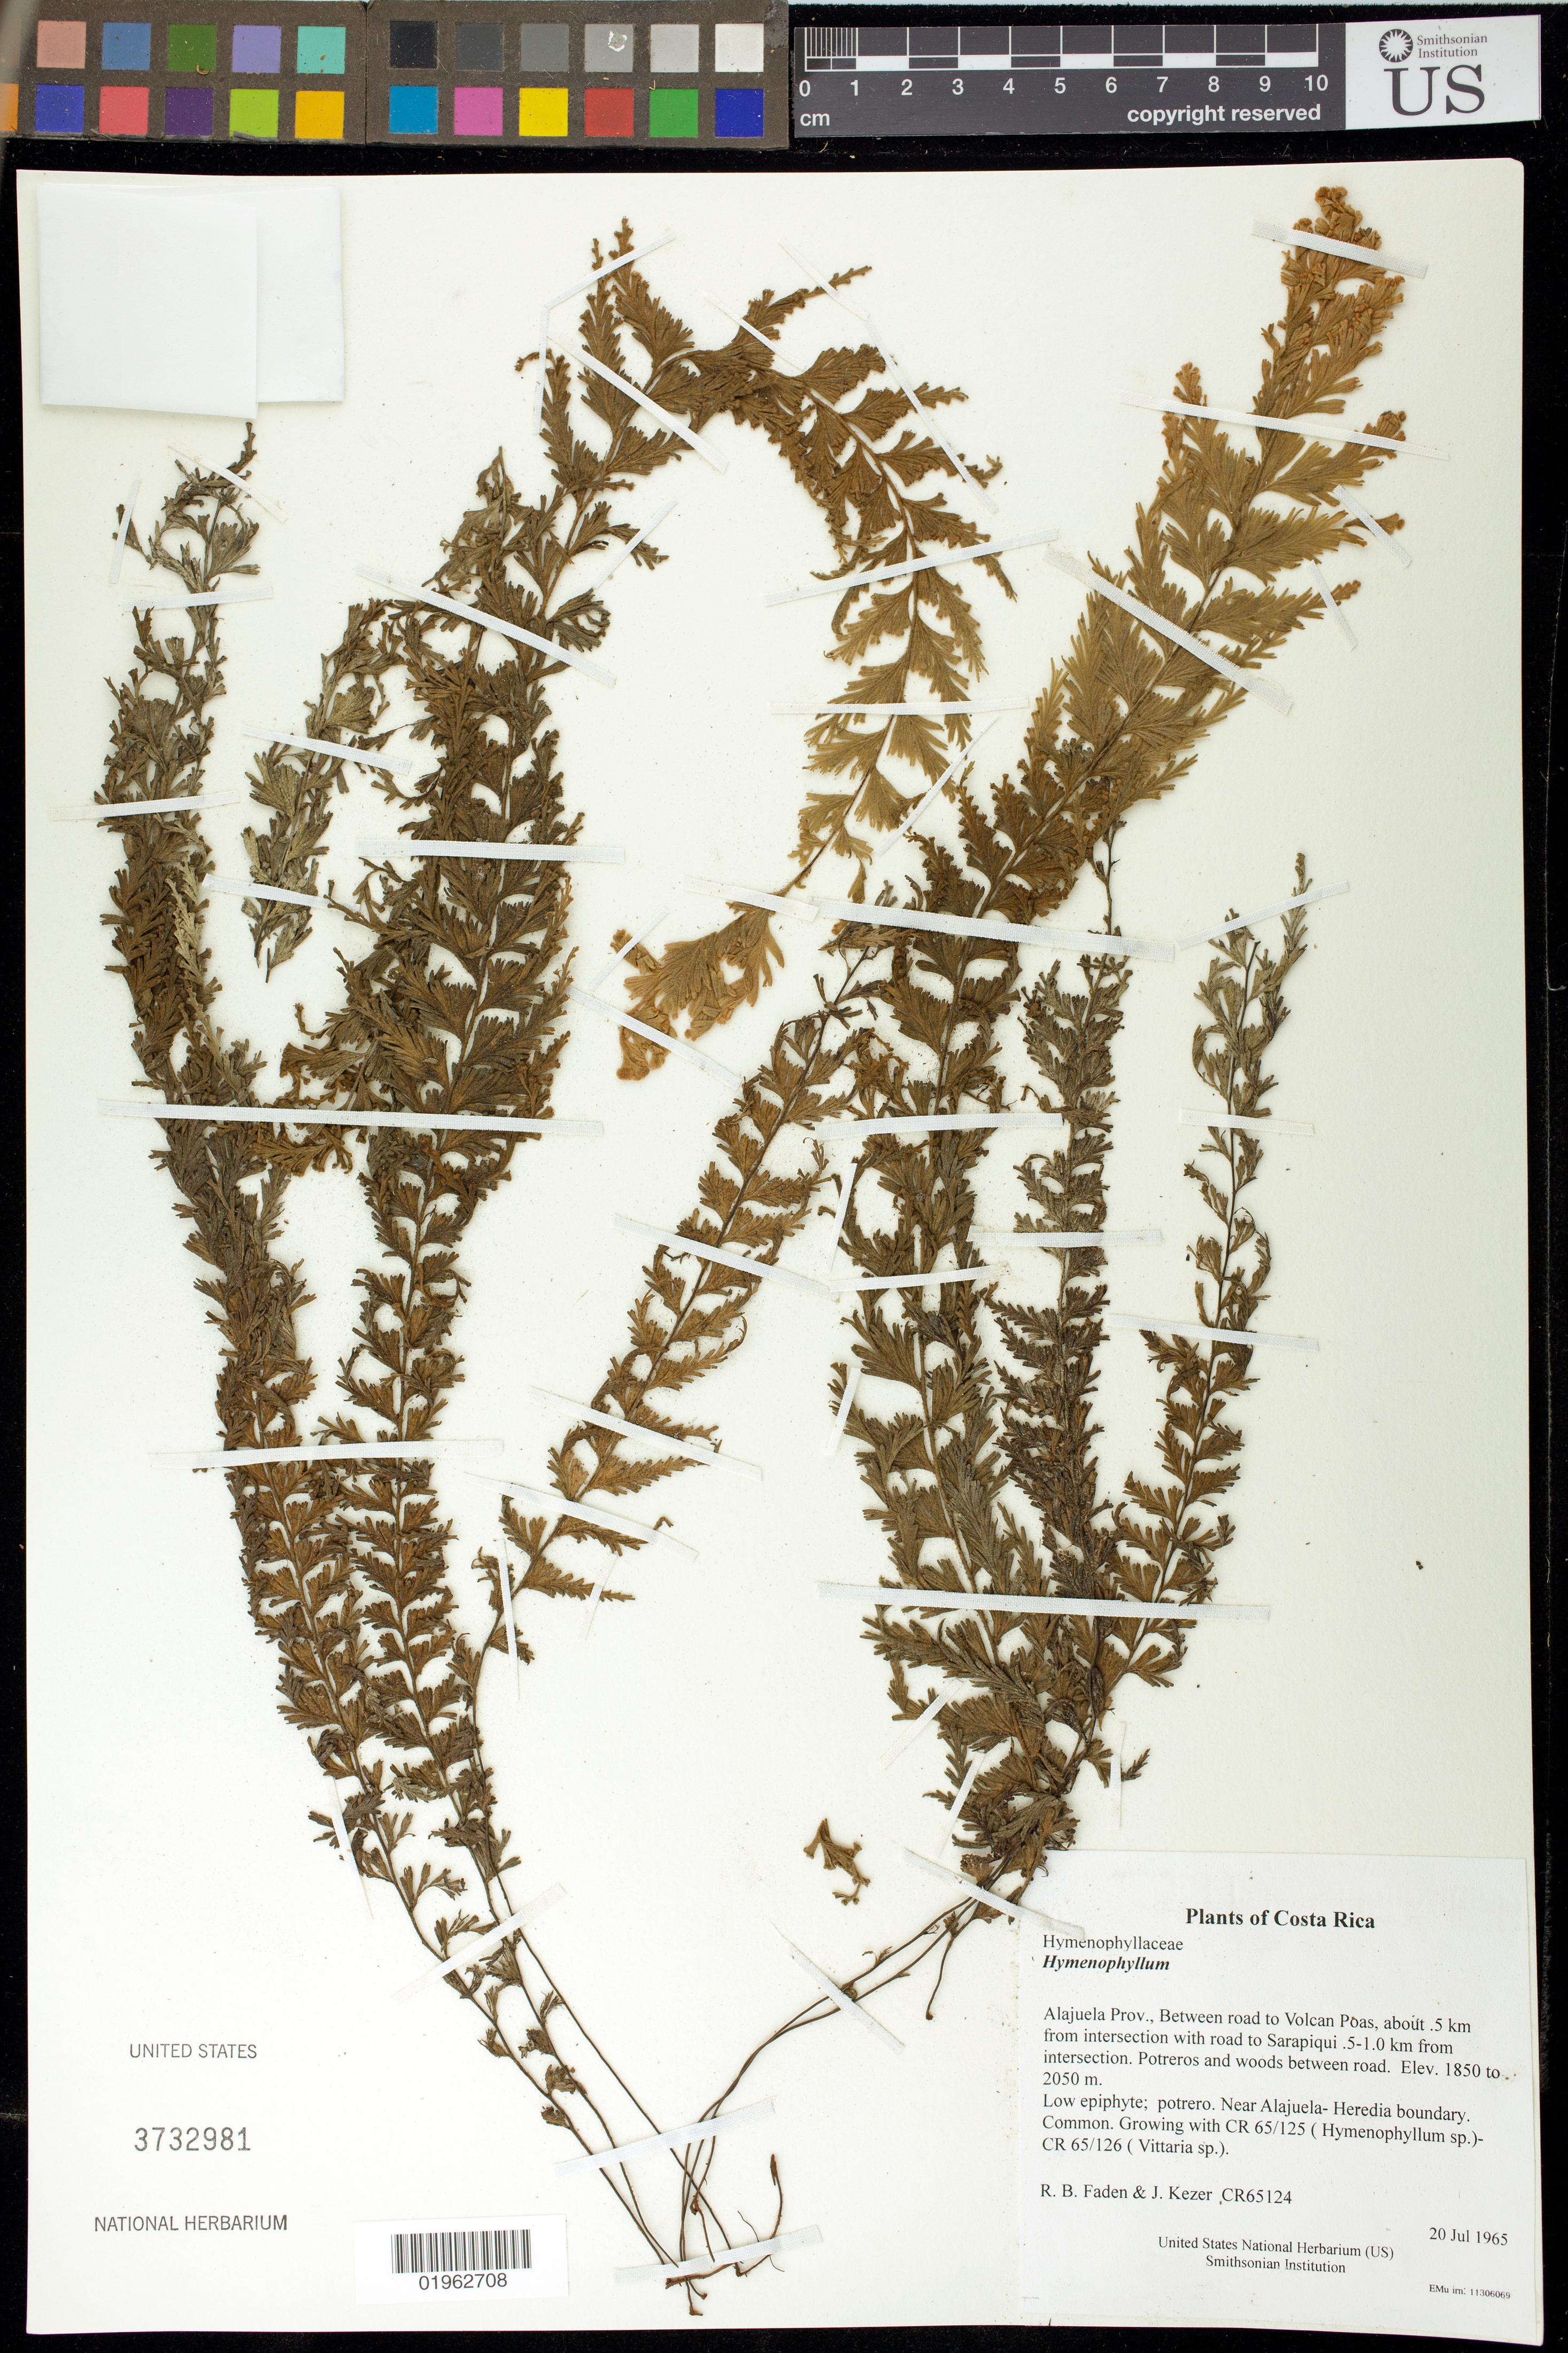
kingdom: Plantae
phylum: Tracheophyta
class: Polypodiopsida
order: Hymenophyllales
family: Hymenophyllaceae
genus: Hymenophyllum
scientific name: Hymenophyllum sp.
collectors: R. B. Faden & J. Kezer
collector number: CR65124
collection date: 1965-07-20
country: Costa Rica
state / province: Alajuela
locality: Between road to Volcan Poas, about .5 km from intersection with road to Sarapiqui .5-1.0 km from intersection. Potreros and woods between road.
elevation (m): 1850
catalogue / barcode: US 3732981